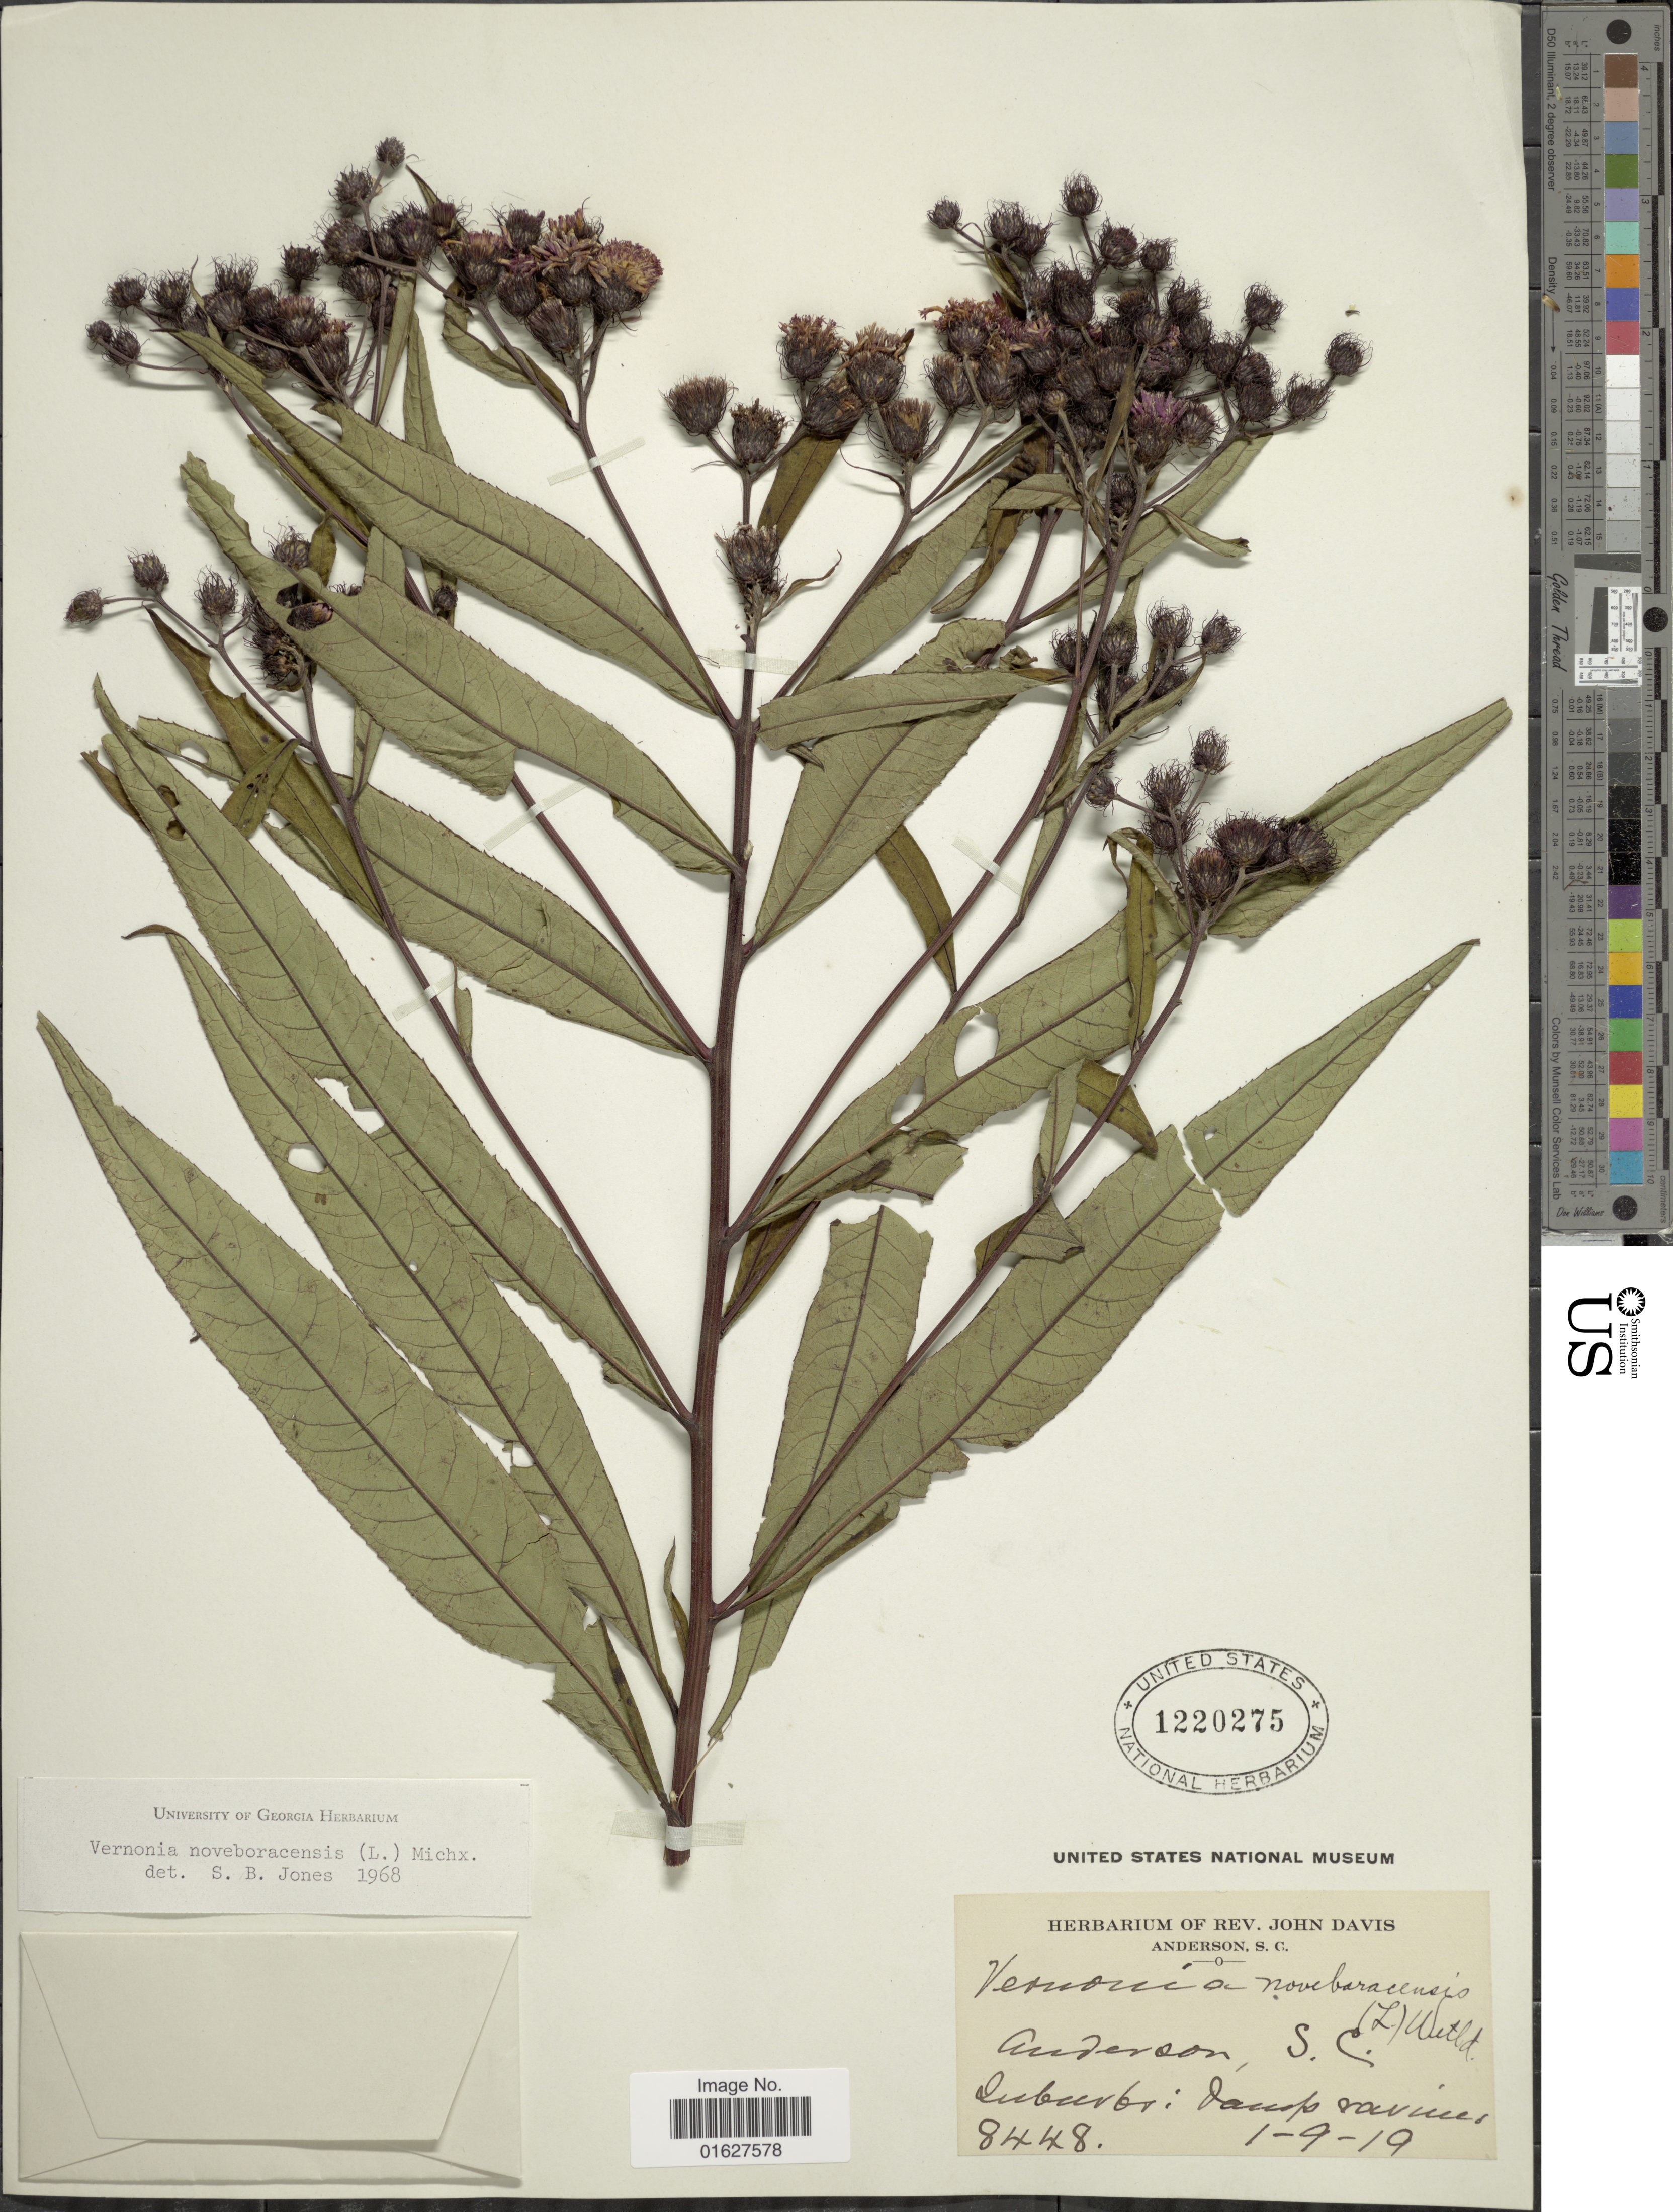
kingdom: Plantae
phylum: Tracheophyta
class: Magnoliopsida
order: Asterales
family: Asteraceae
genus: Vernonia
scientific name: Vernonia noveboracensis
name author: (L.) Michx.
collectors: ex herb. J. Davis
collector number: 8448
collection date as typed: Transcribed d/m/y: 9/1/19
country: United States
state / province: South Carolina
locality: Anderson, S. C. Zuburbi: Damp ravine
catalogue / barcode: US 1220275